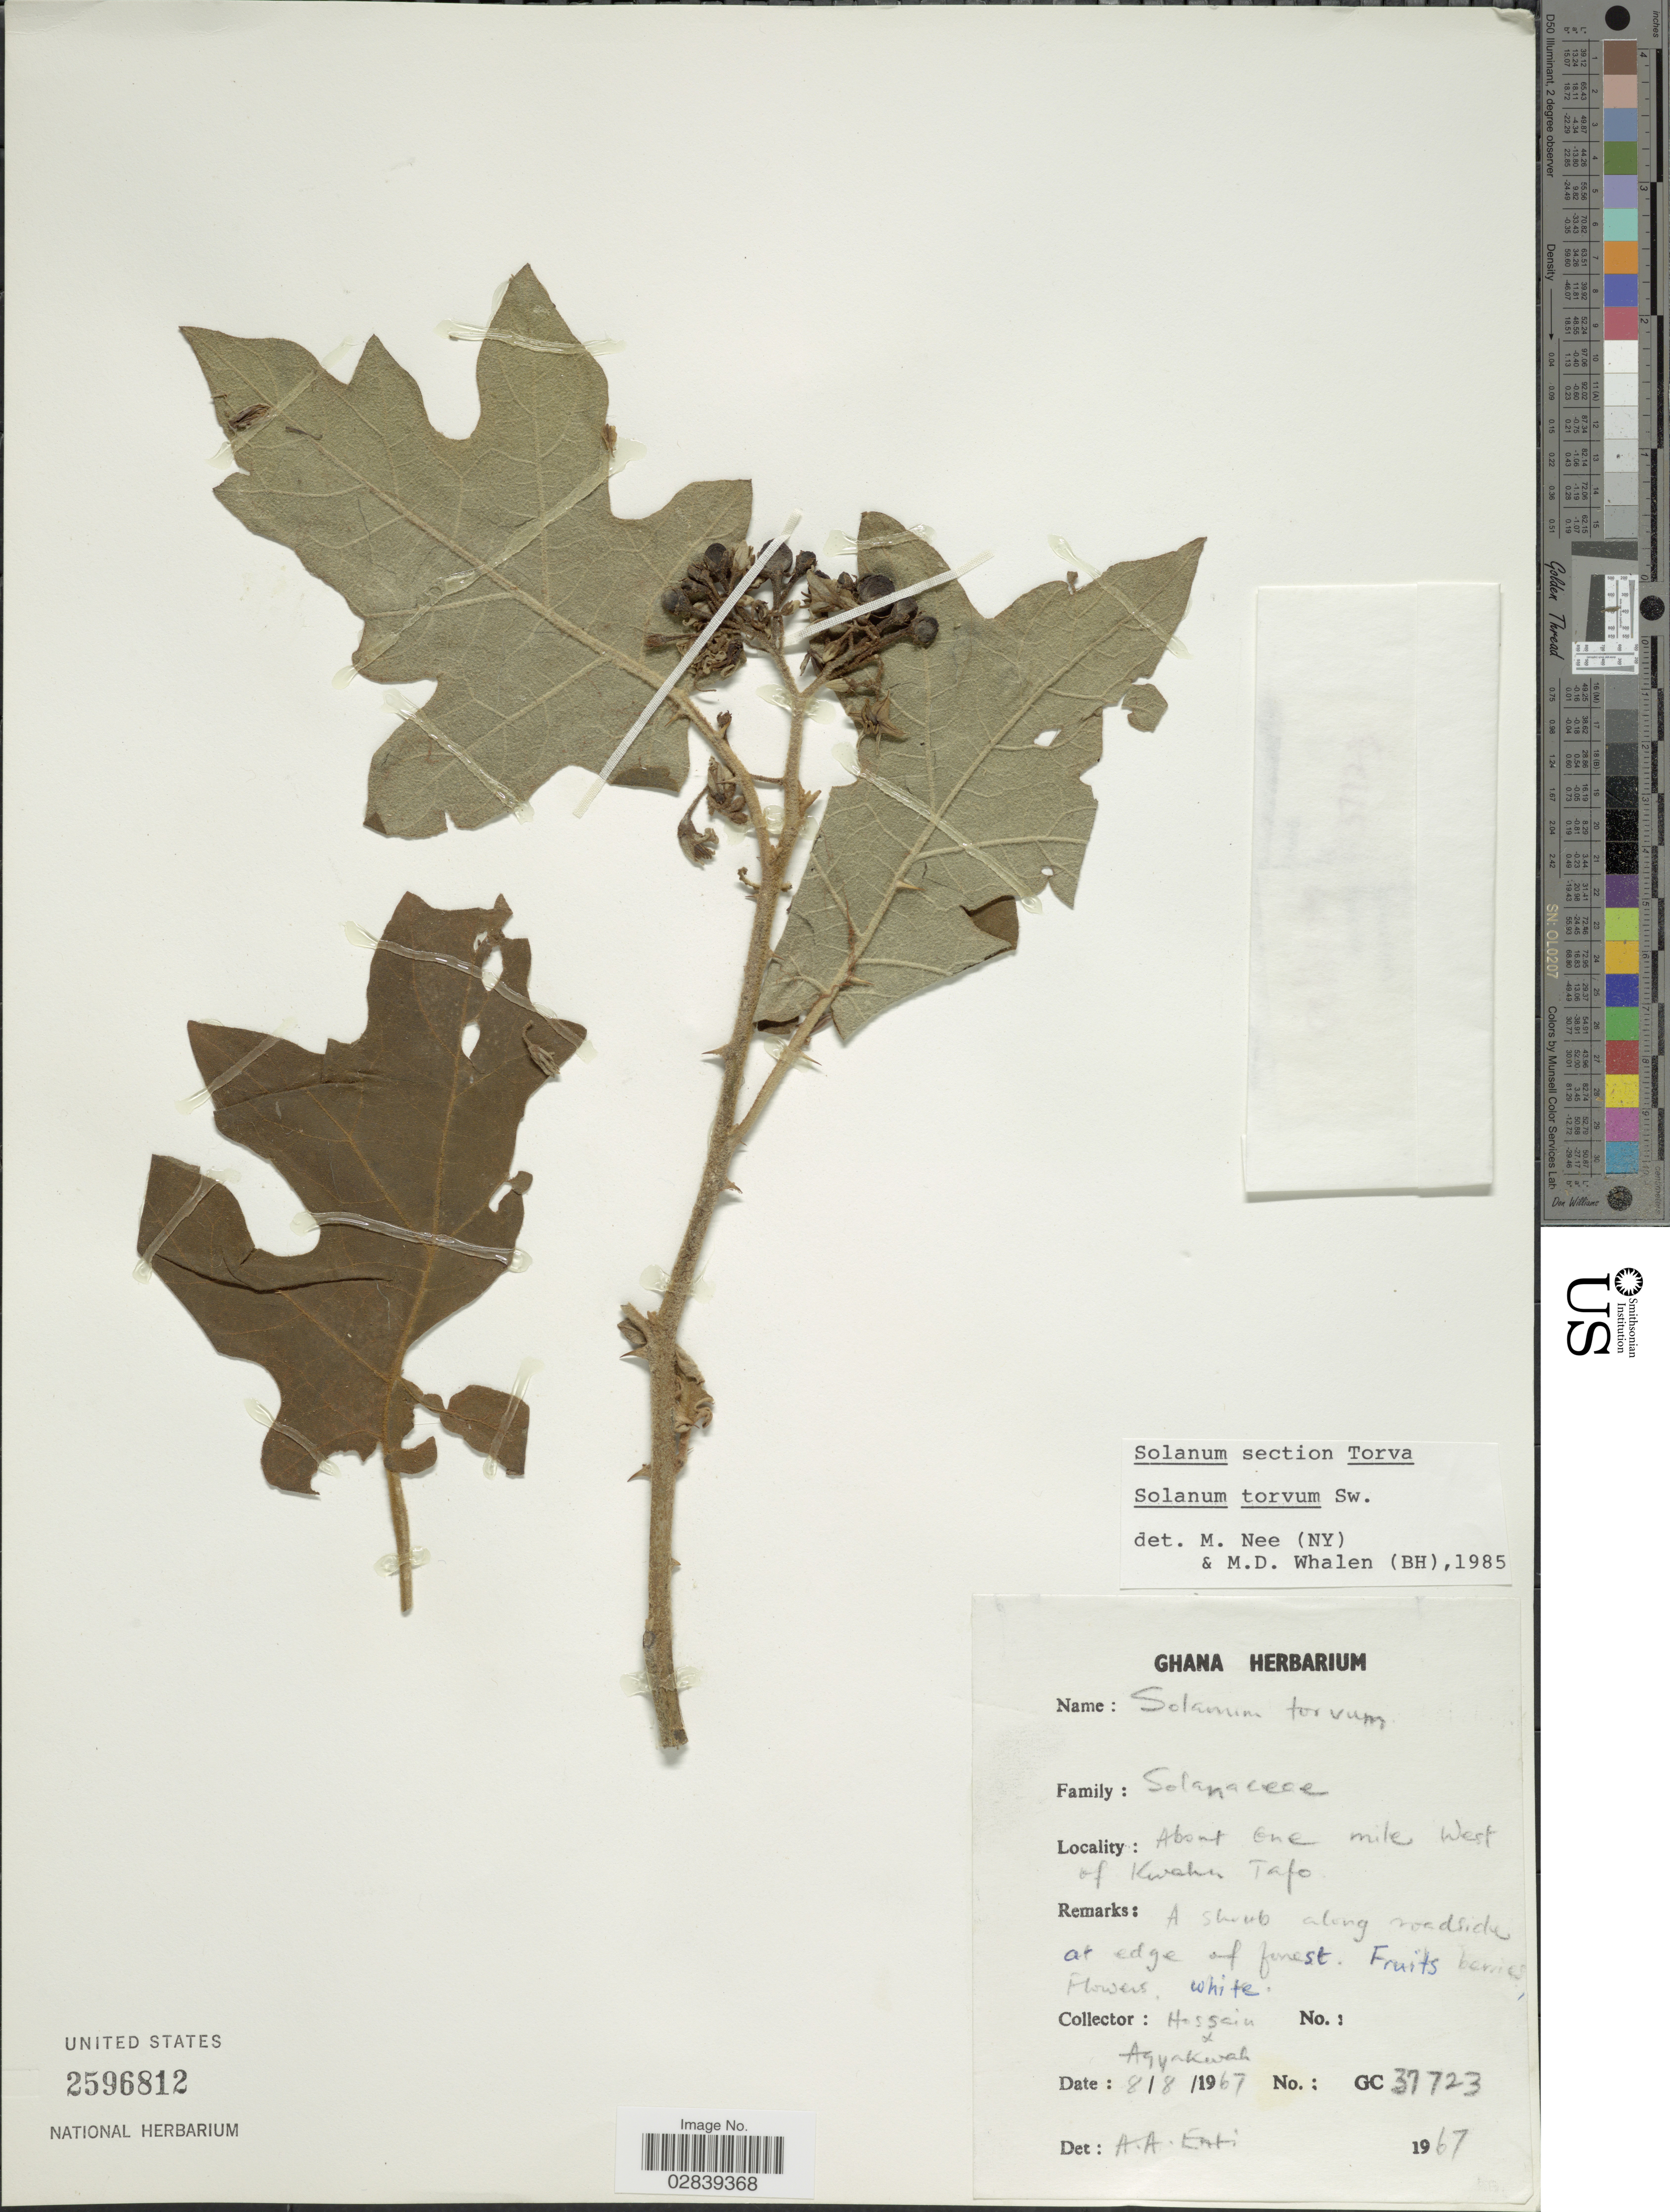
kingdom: Plantae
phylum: Tracheophyta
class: Magnoliopsida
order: Solanales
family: Solanaceae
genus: Solanum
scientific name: Solanum torvum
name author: Sw.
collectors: Hossain & Agyakwah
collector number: GC37723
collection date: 1967-08-08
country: Ghana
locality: About one mile West of Kwahu Tafo.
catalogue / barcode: US 2596812